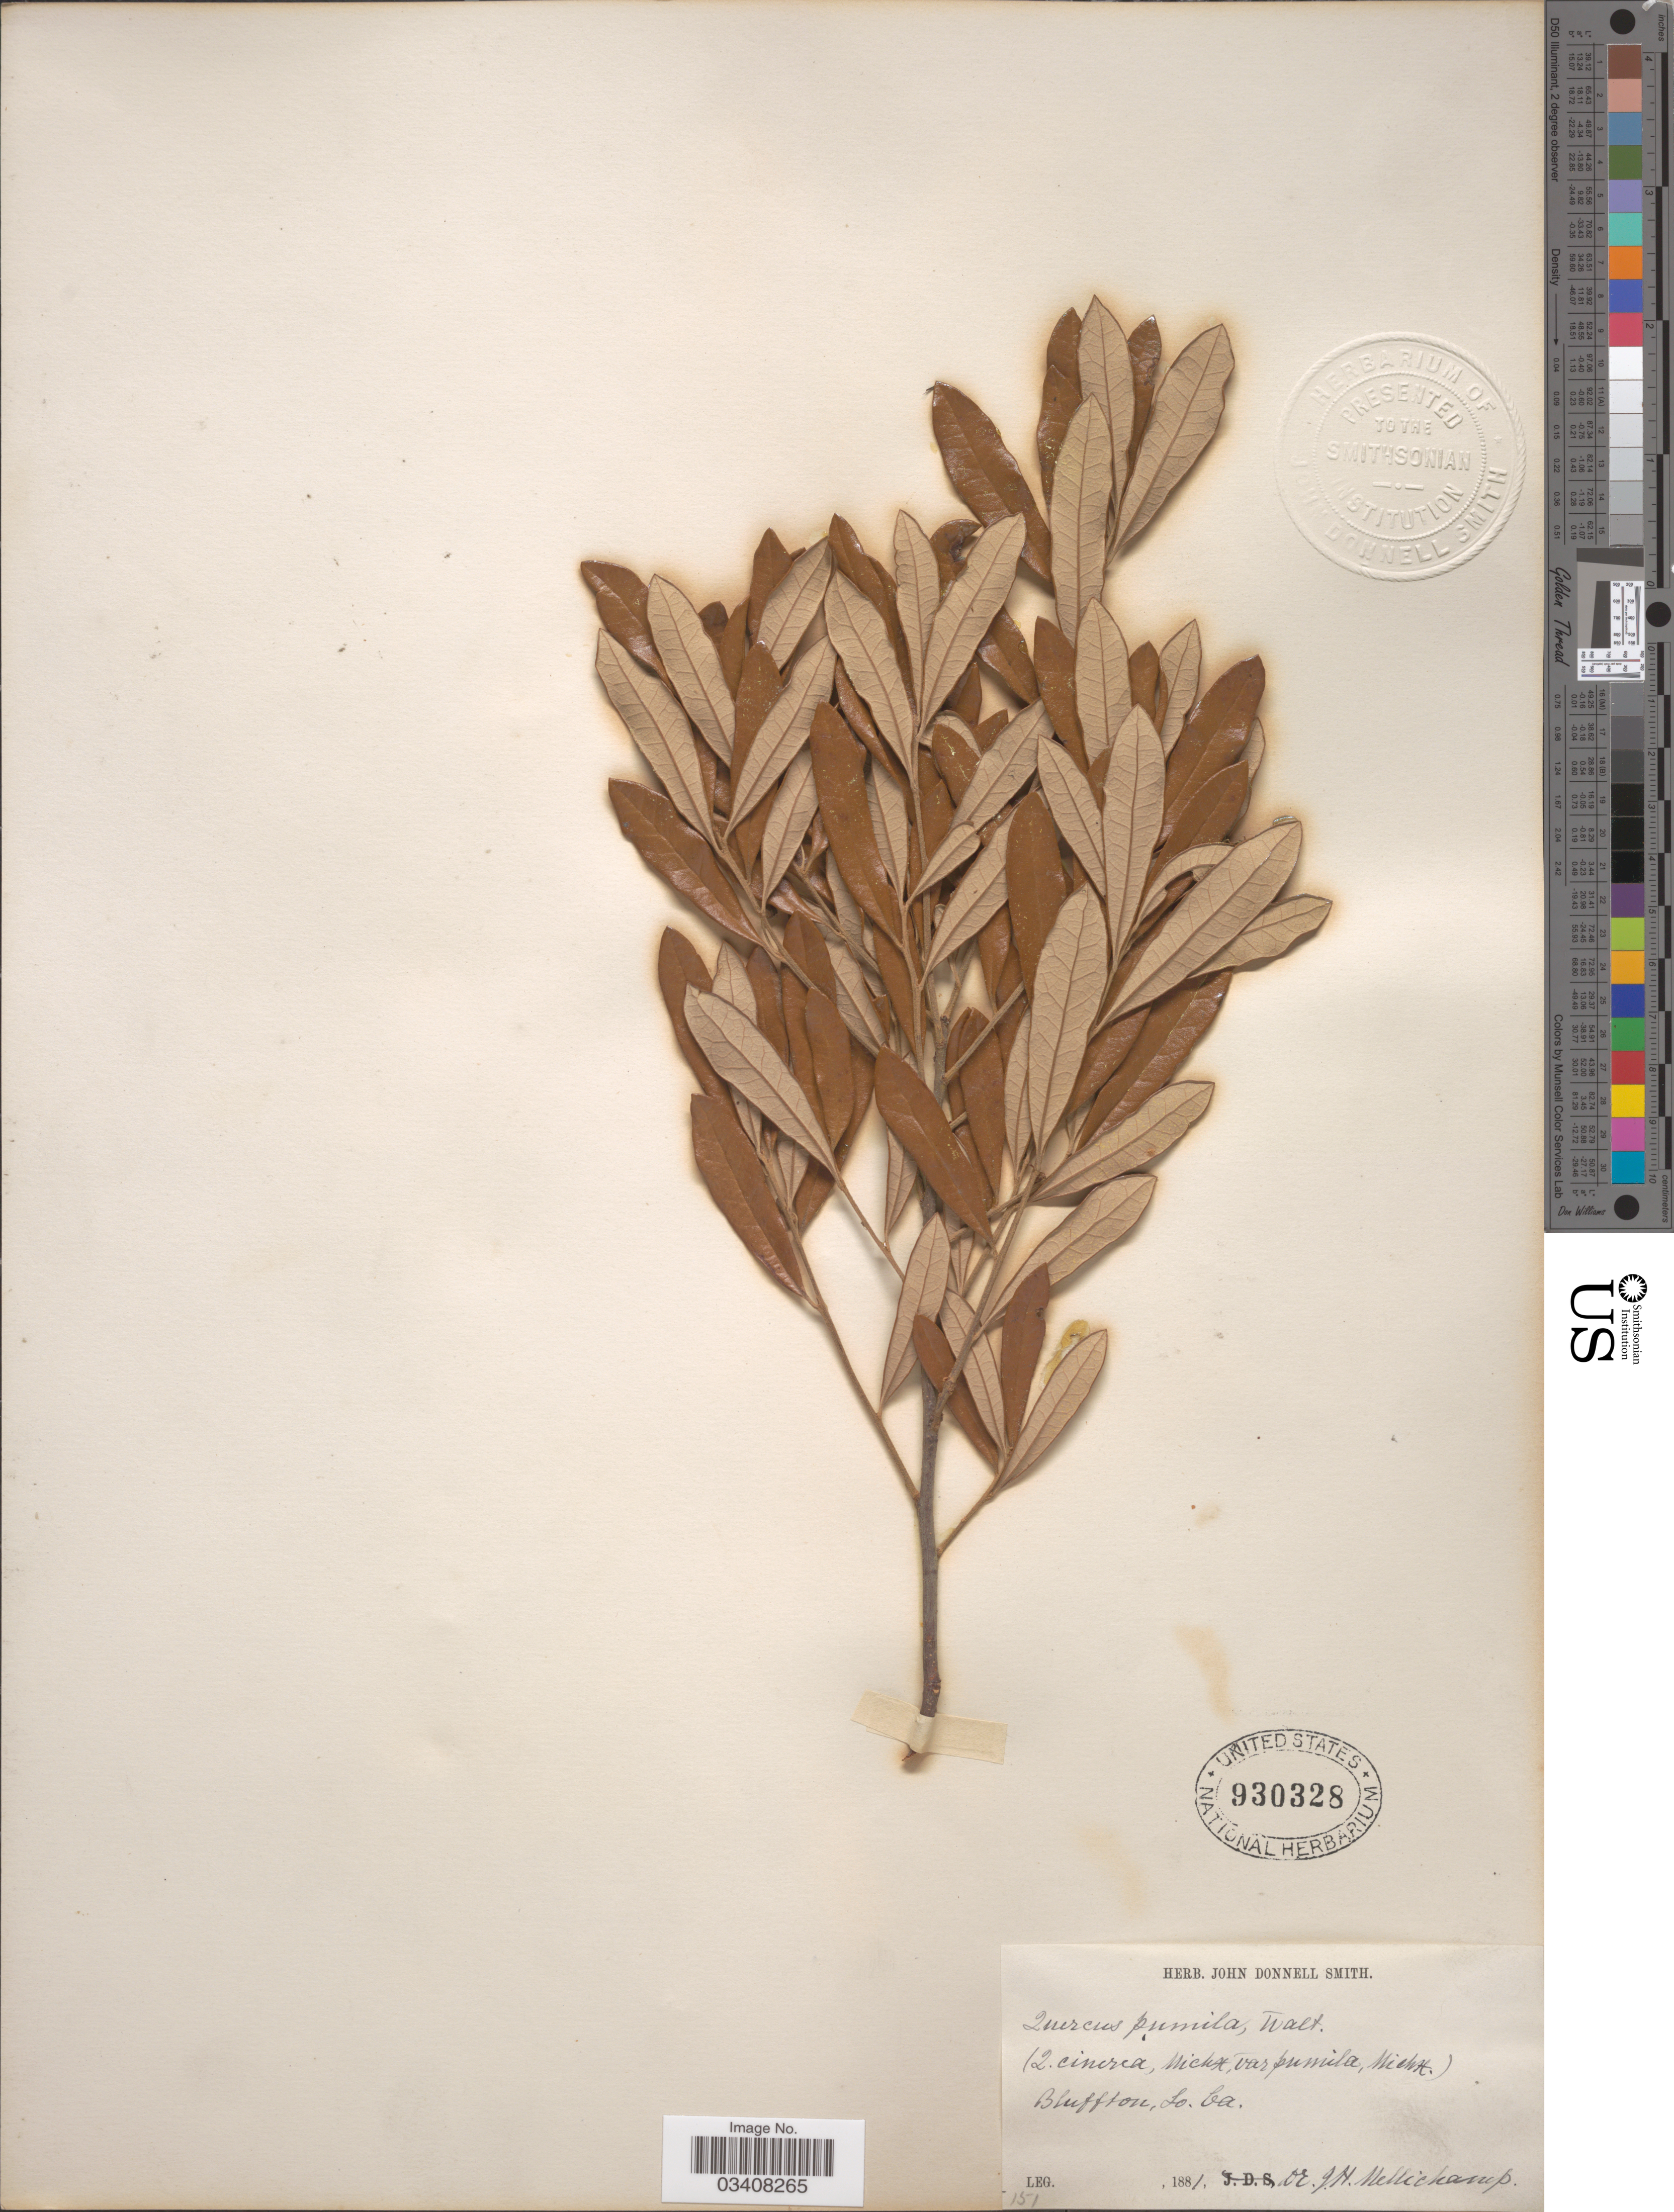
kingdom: Plantae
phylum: Tracheophyta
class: Magnoliopsida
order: Fagales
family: Fagaceae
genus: Quercus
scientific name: Quercus pumila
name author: Walter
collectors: J. H. Mellichamp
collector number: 151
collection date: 1881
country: United States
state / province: South Carolina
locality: Bluffton.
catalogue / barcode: US 930328